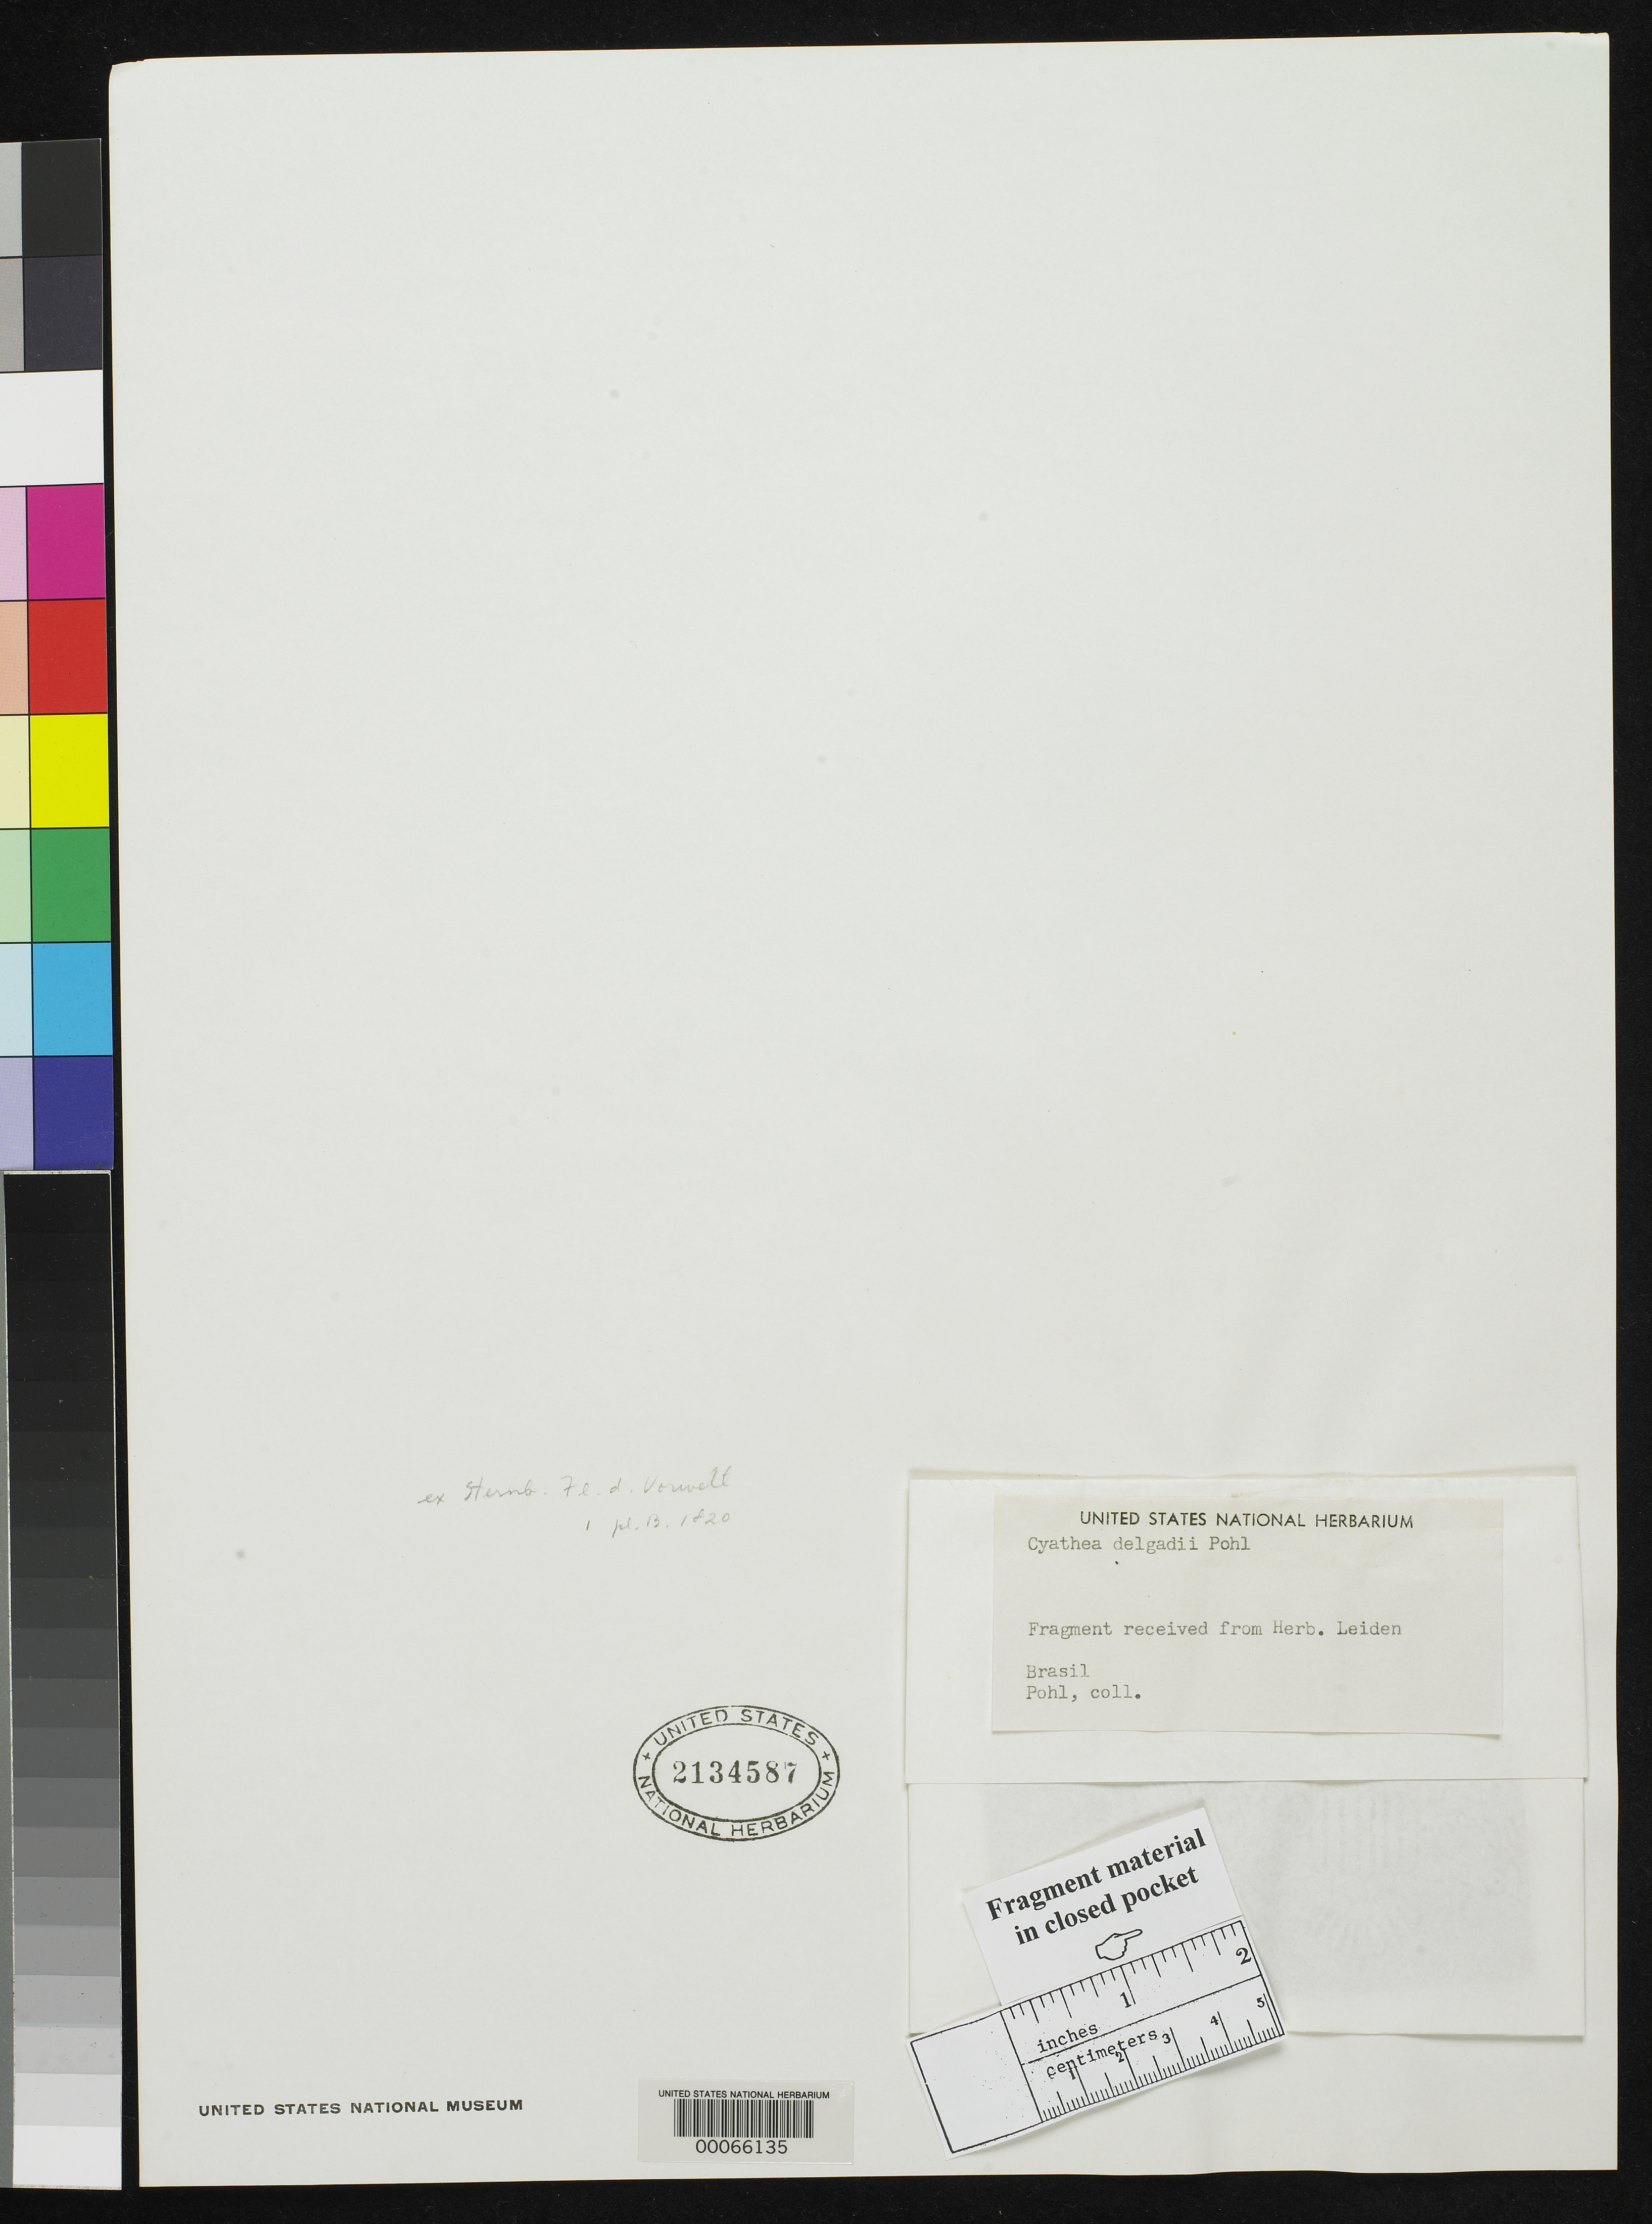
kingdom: Plantae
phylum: Tracheophyta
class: Polypodiopsida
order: Cyatheales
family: Cyatheaceae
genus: Cyathea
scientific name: Cyathea delgadii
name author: Pohl ex Sternb.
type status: Type Collection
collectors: J. B. E. Pohl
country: Brazil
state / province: Minas Gerais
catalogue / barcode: US 2134587